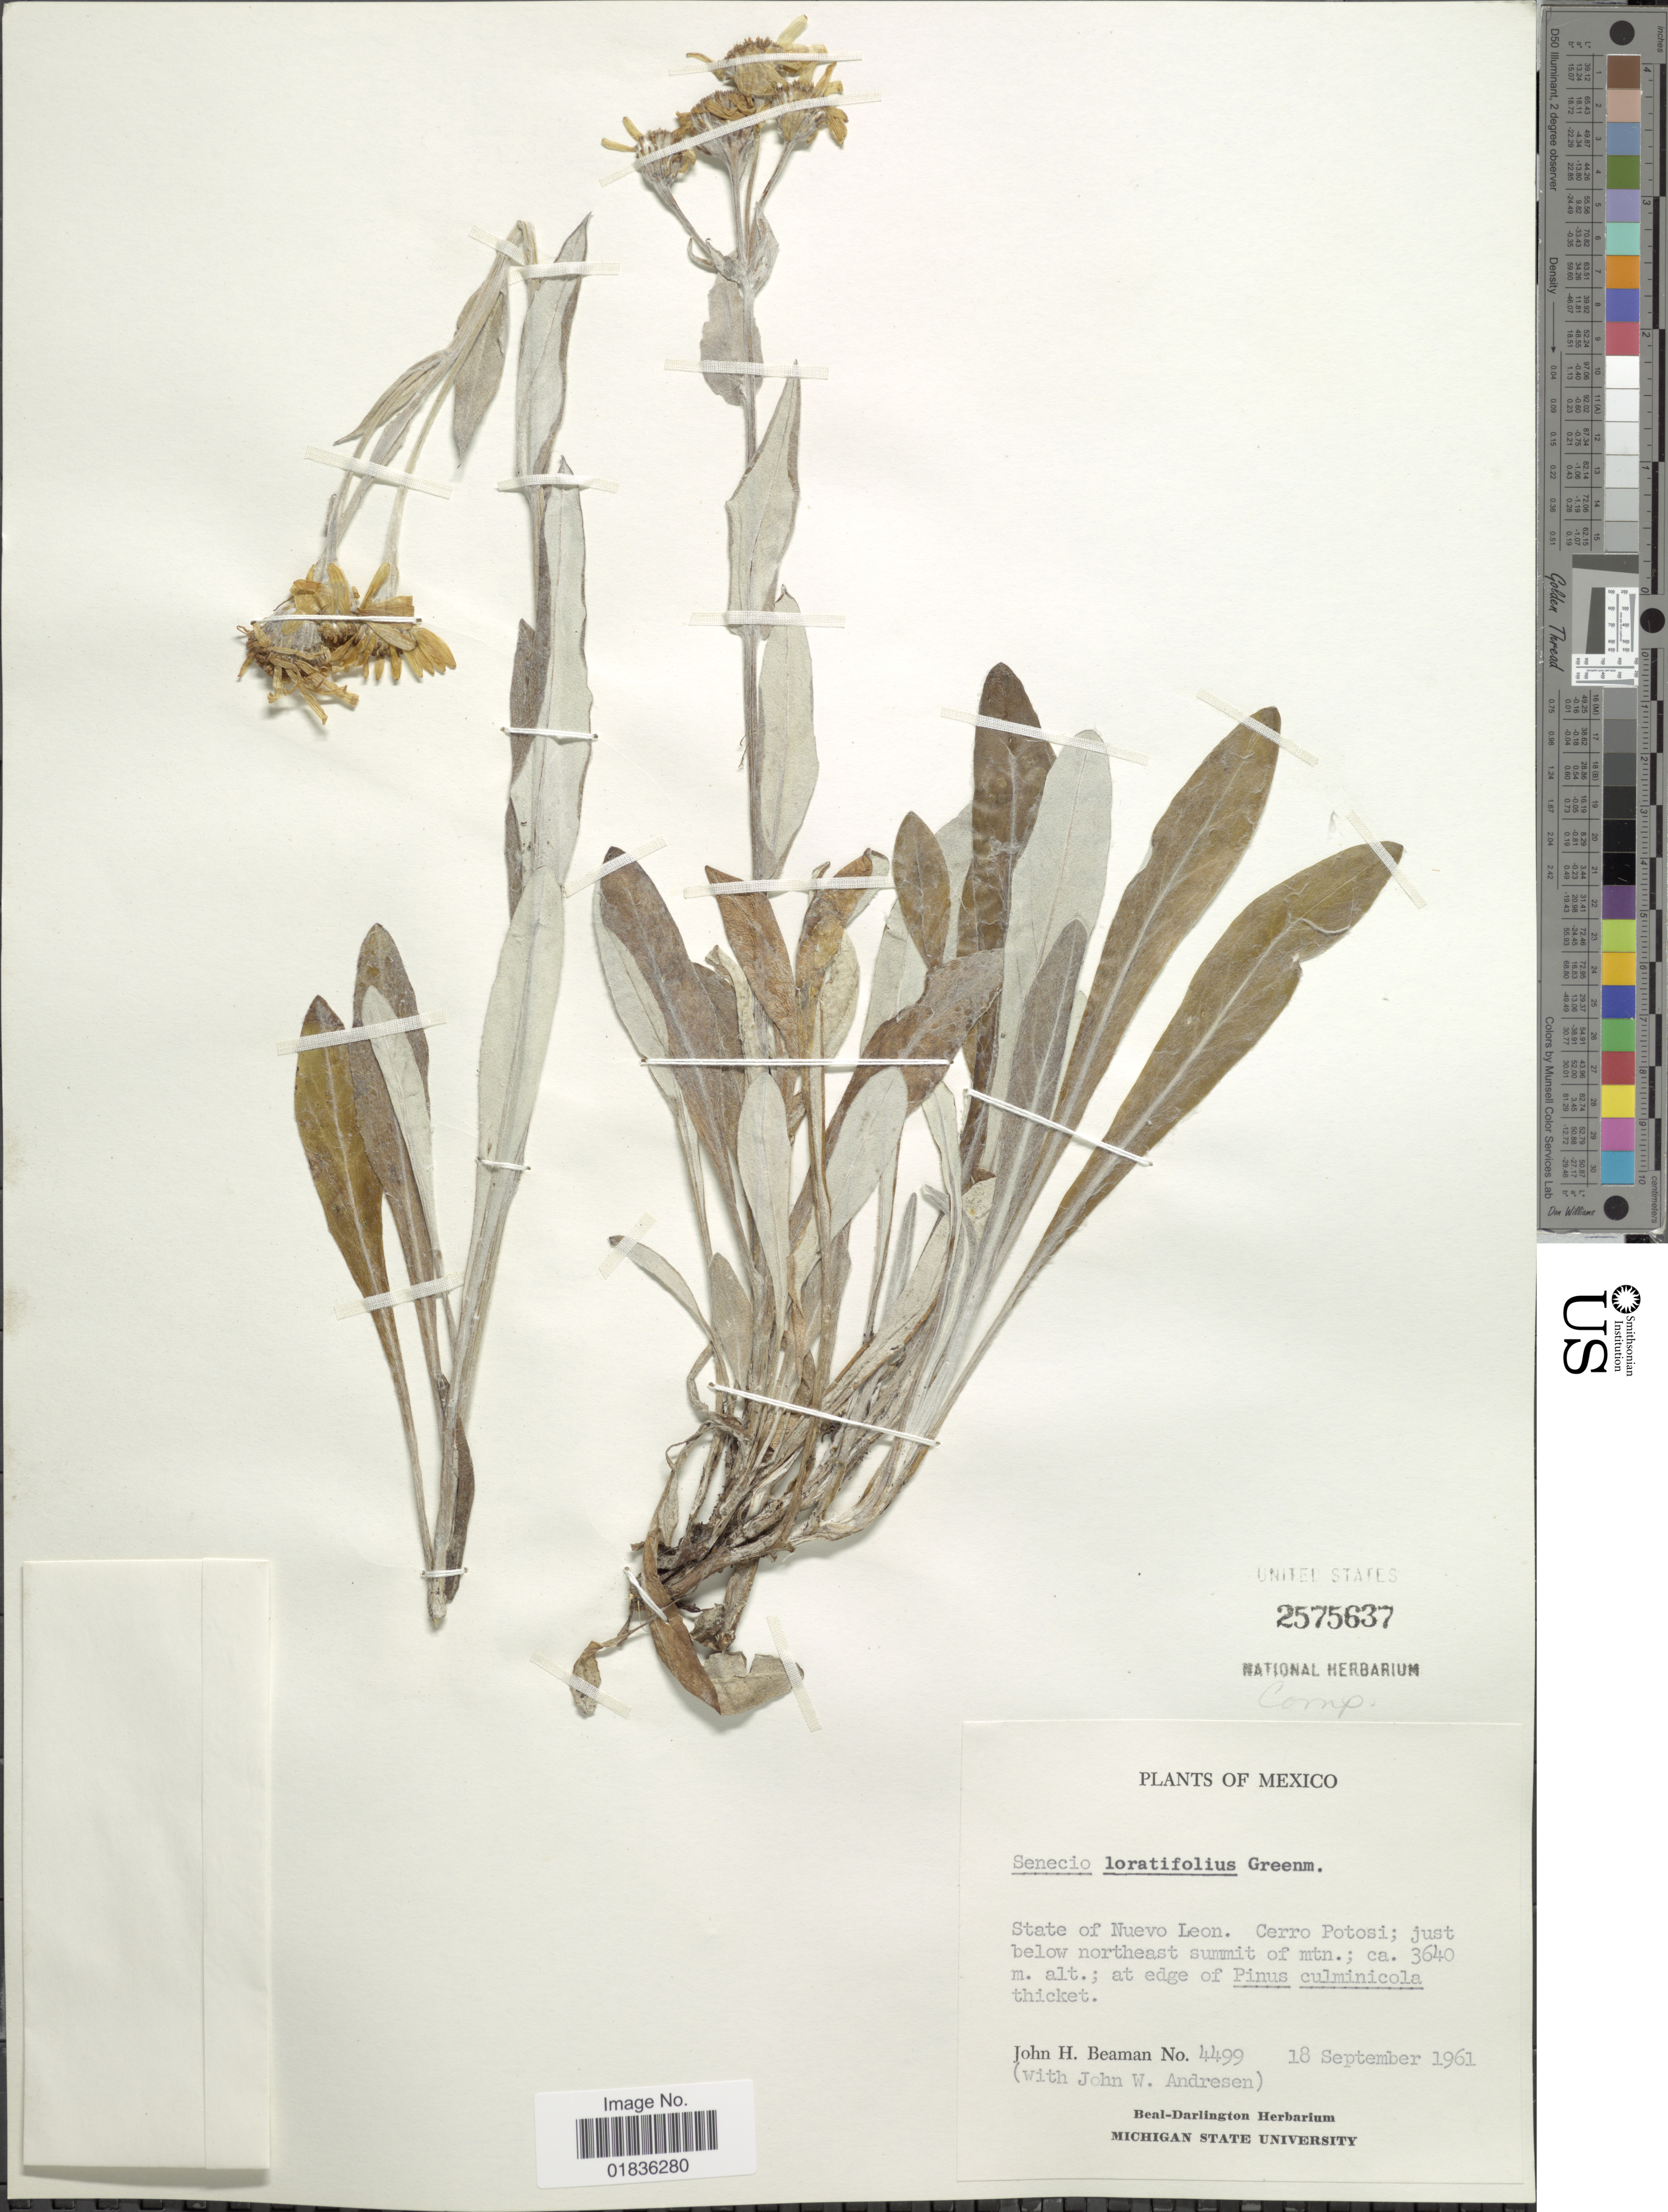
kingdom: Plantae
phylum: Tracheophyta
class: Magnoliopsida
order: Asterales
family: Asteraceae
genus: Senecio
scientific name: Senecio loratifolius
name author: Greenm.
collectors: J. H. Beaman & J. Andrésen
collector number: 4499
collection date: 1961-09-18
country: Mexico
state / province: Nuevo León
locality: Cerro Potosi; just below northeast summit of mtn.; at edge thicket.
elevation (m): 3640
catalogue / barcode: US 2575637